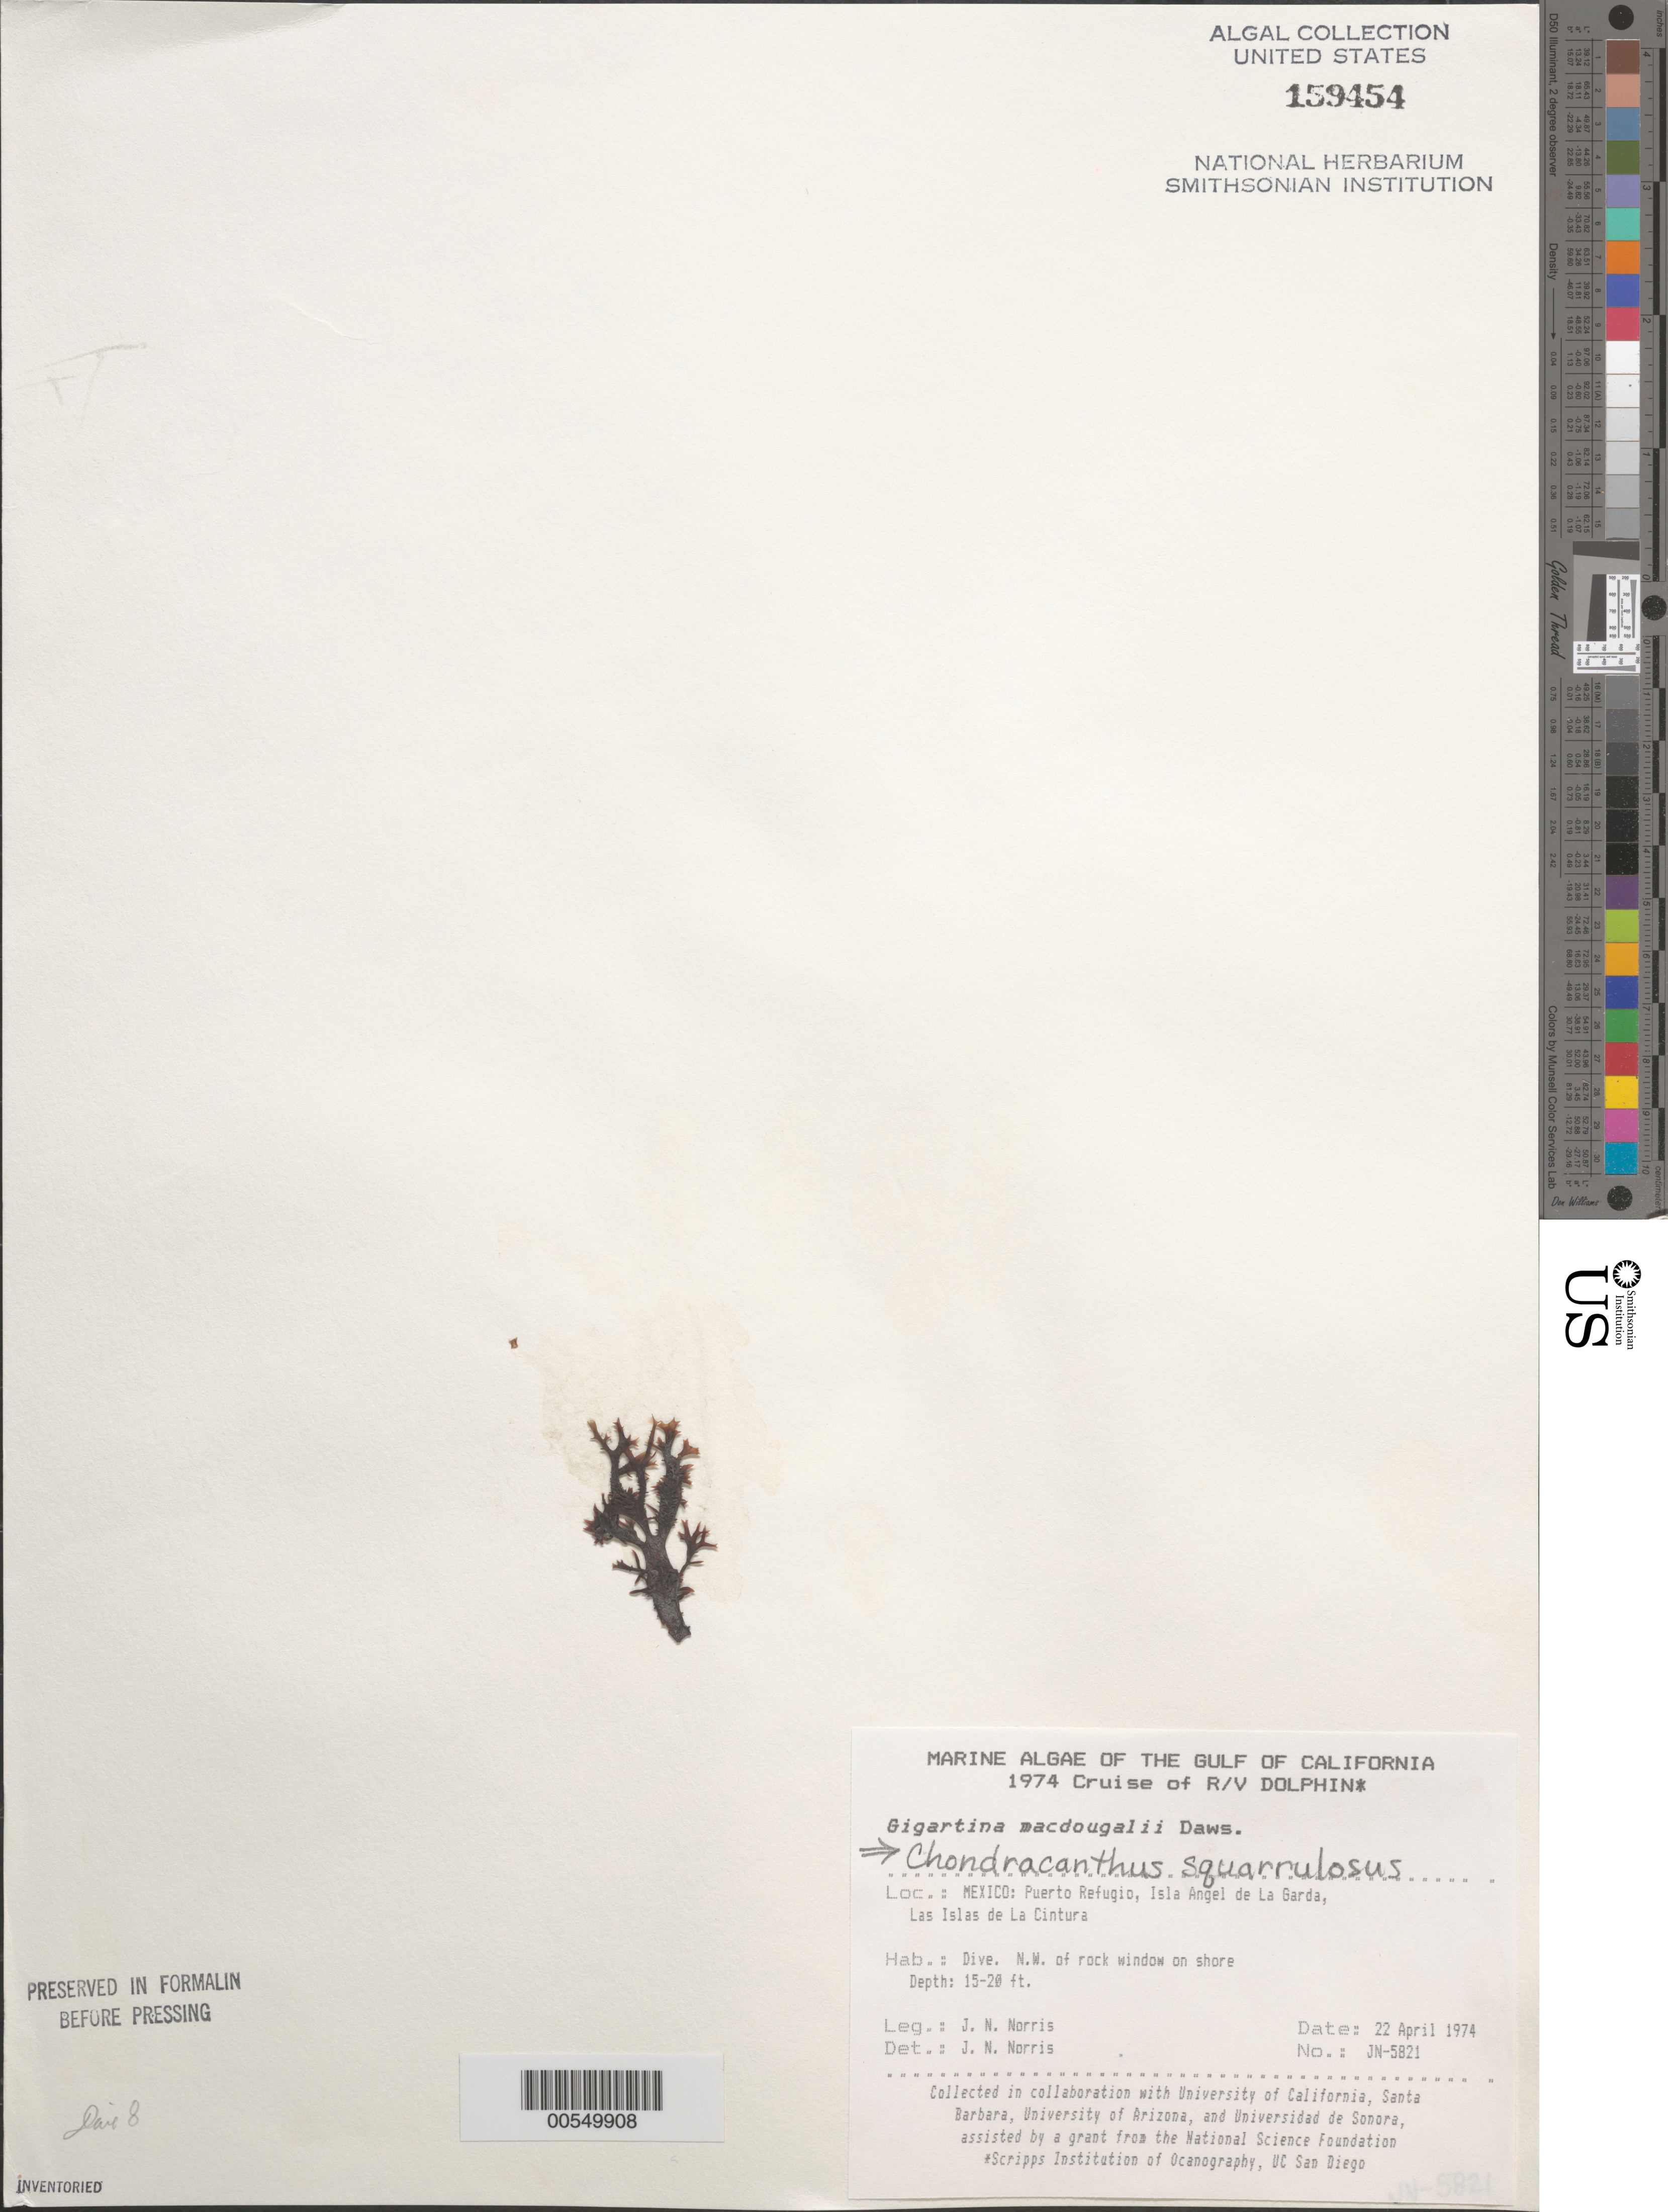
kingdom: Plantae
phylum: Rhodophyta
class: Florideophyceae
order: Gigartinales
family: Gigartinaceae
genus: Chondracanthus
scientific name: Chondracanthus squarrulosus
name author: (Setch. & N.L. Gardner) J.R. Hughey et al.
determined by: Norris, James N.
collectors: J. N. Norris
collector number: JN-5821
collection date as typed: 22 Apr 1974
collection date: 1974-04-22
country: Mexico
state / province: Baja California Norte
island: Isla Angel de la Guarda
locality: Puerto Refugio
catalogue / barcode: US 159454